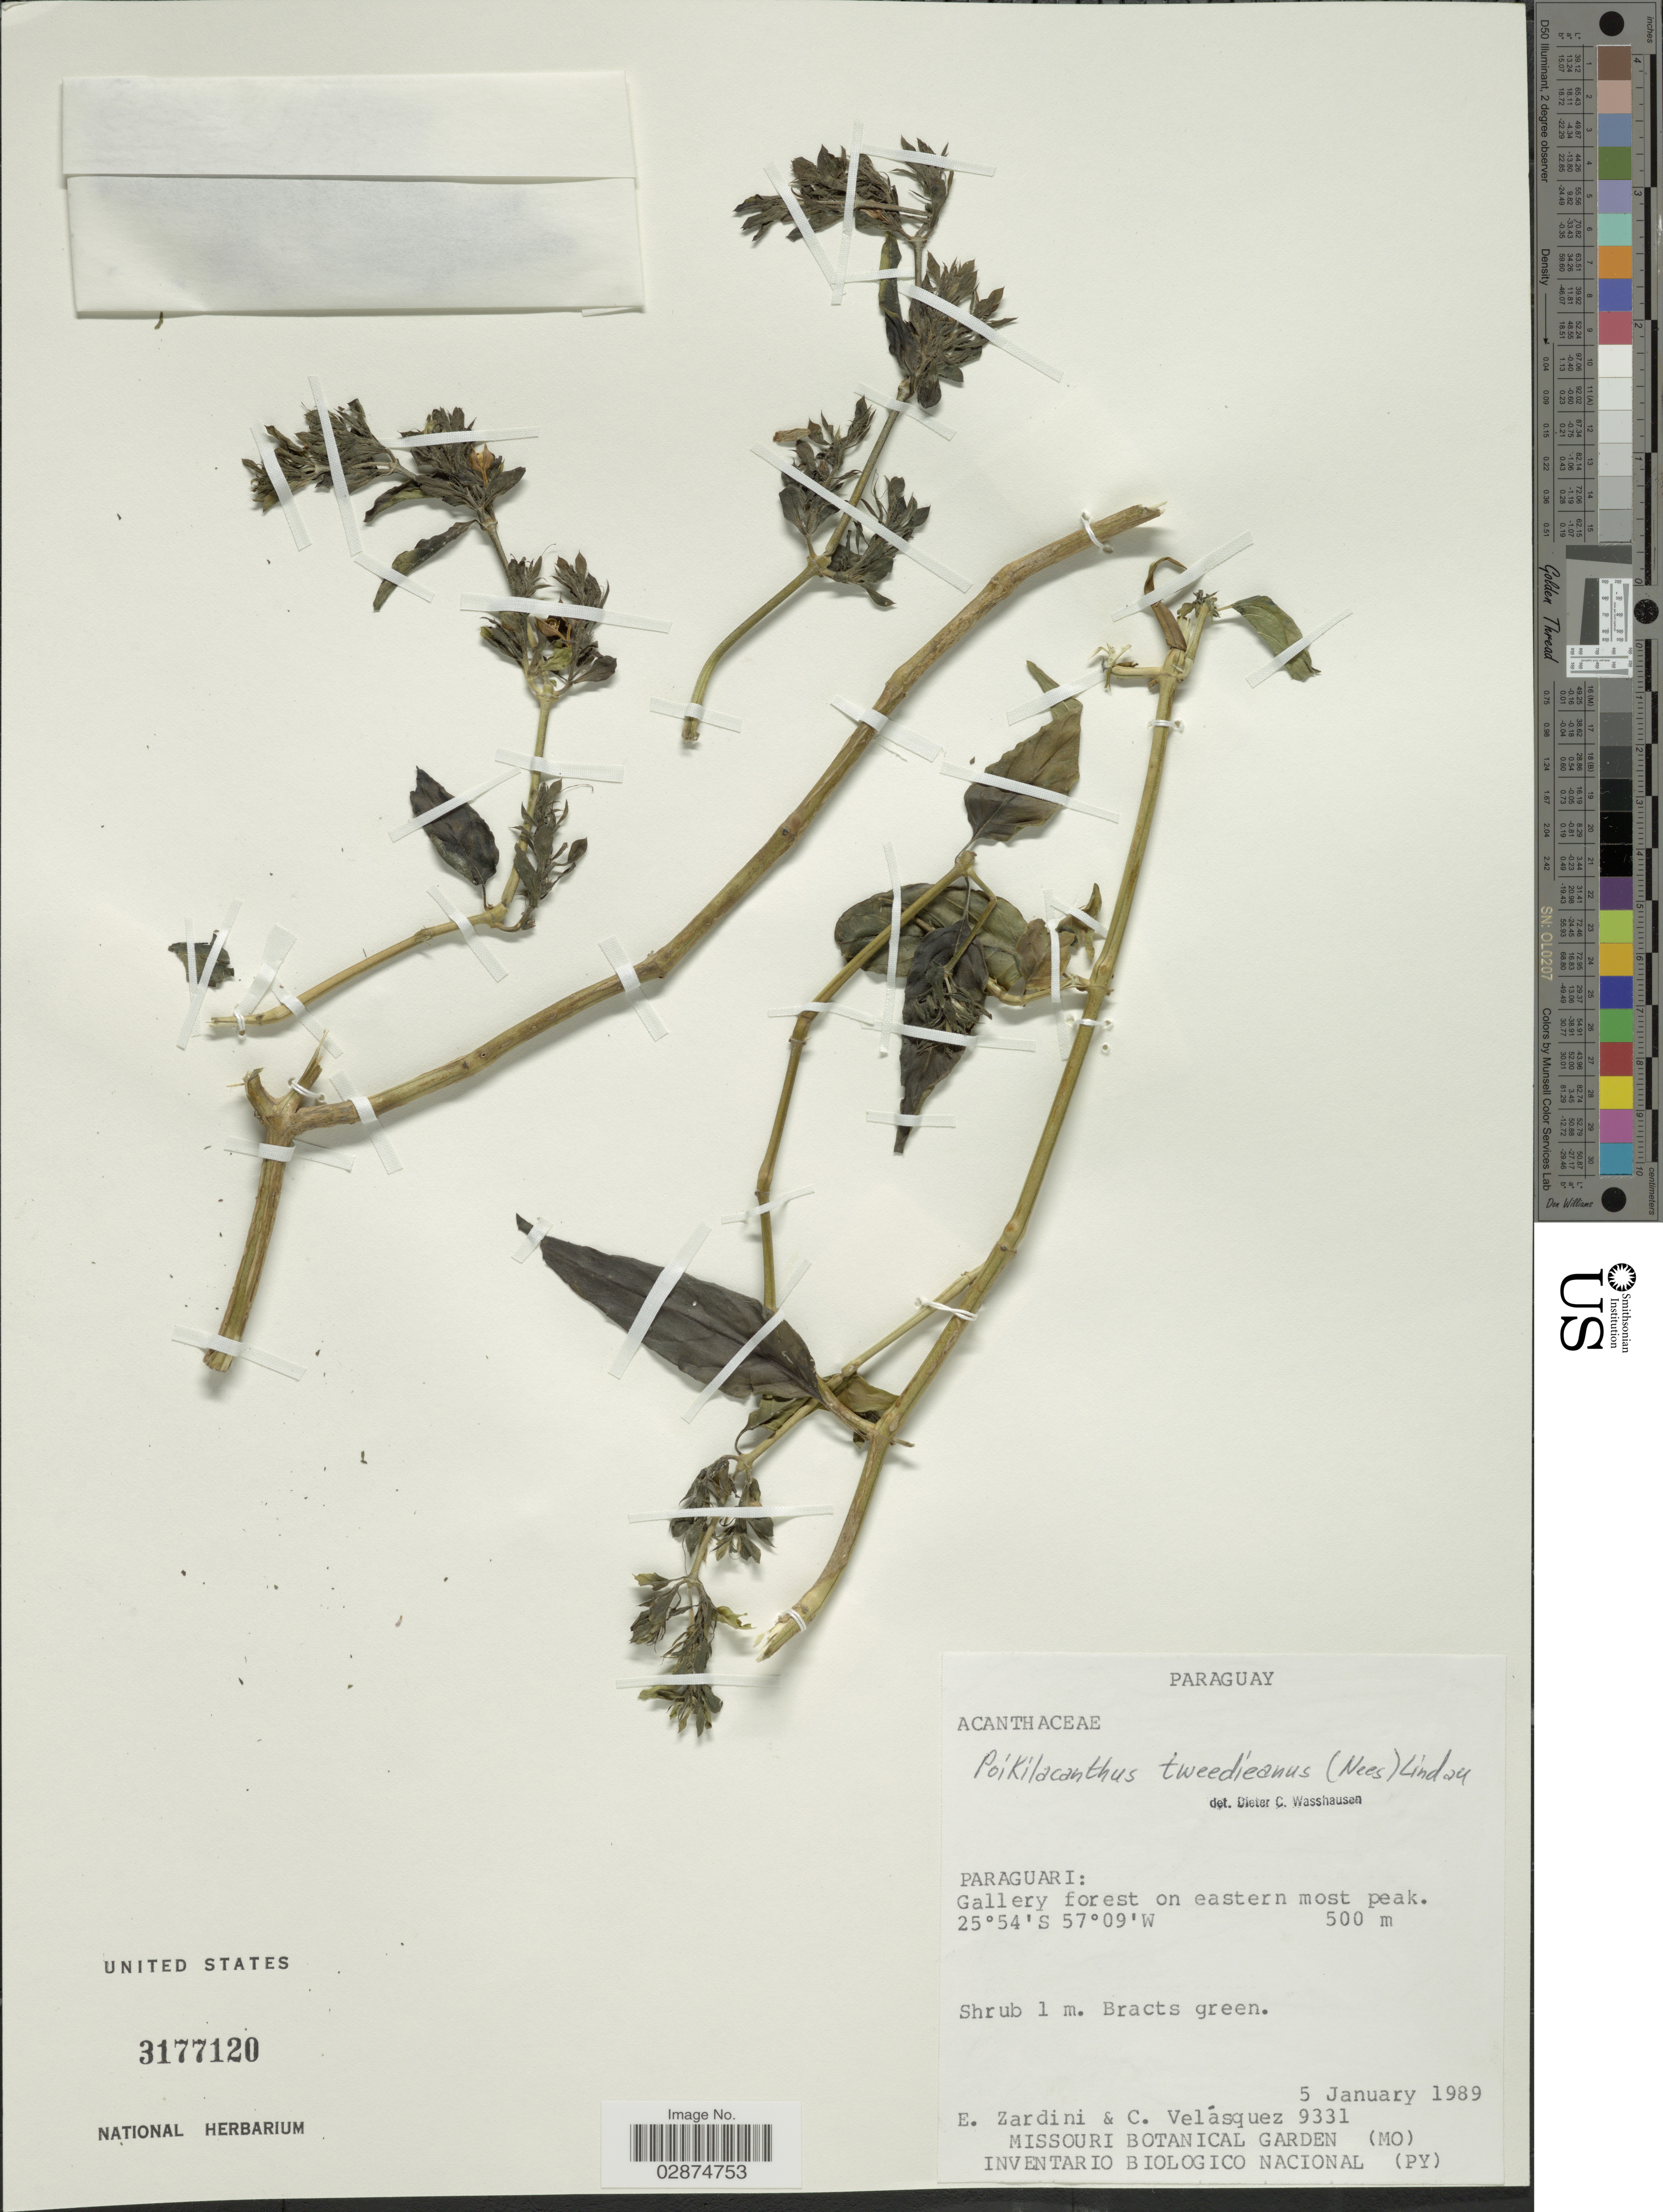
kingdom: Plantae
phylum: Tracheophyta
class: Magnoliopsida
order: Lamiales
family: Acanthaceae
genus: Poikilacanthus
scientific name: Poikilacanthus glandulosus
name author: (Nees) Ariza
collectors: E. Zardini & C. Velásquez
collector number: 9331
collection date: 1989-01-05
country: Paraguay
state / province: Paraguari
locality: Gallery forest on eastern most peak.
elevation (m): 500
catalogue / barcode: US 3177120